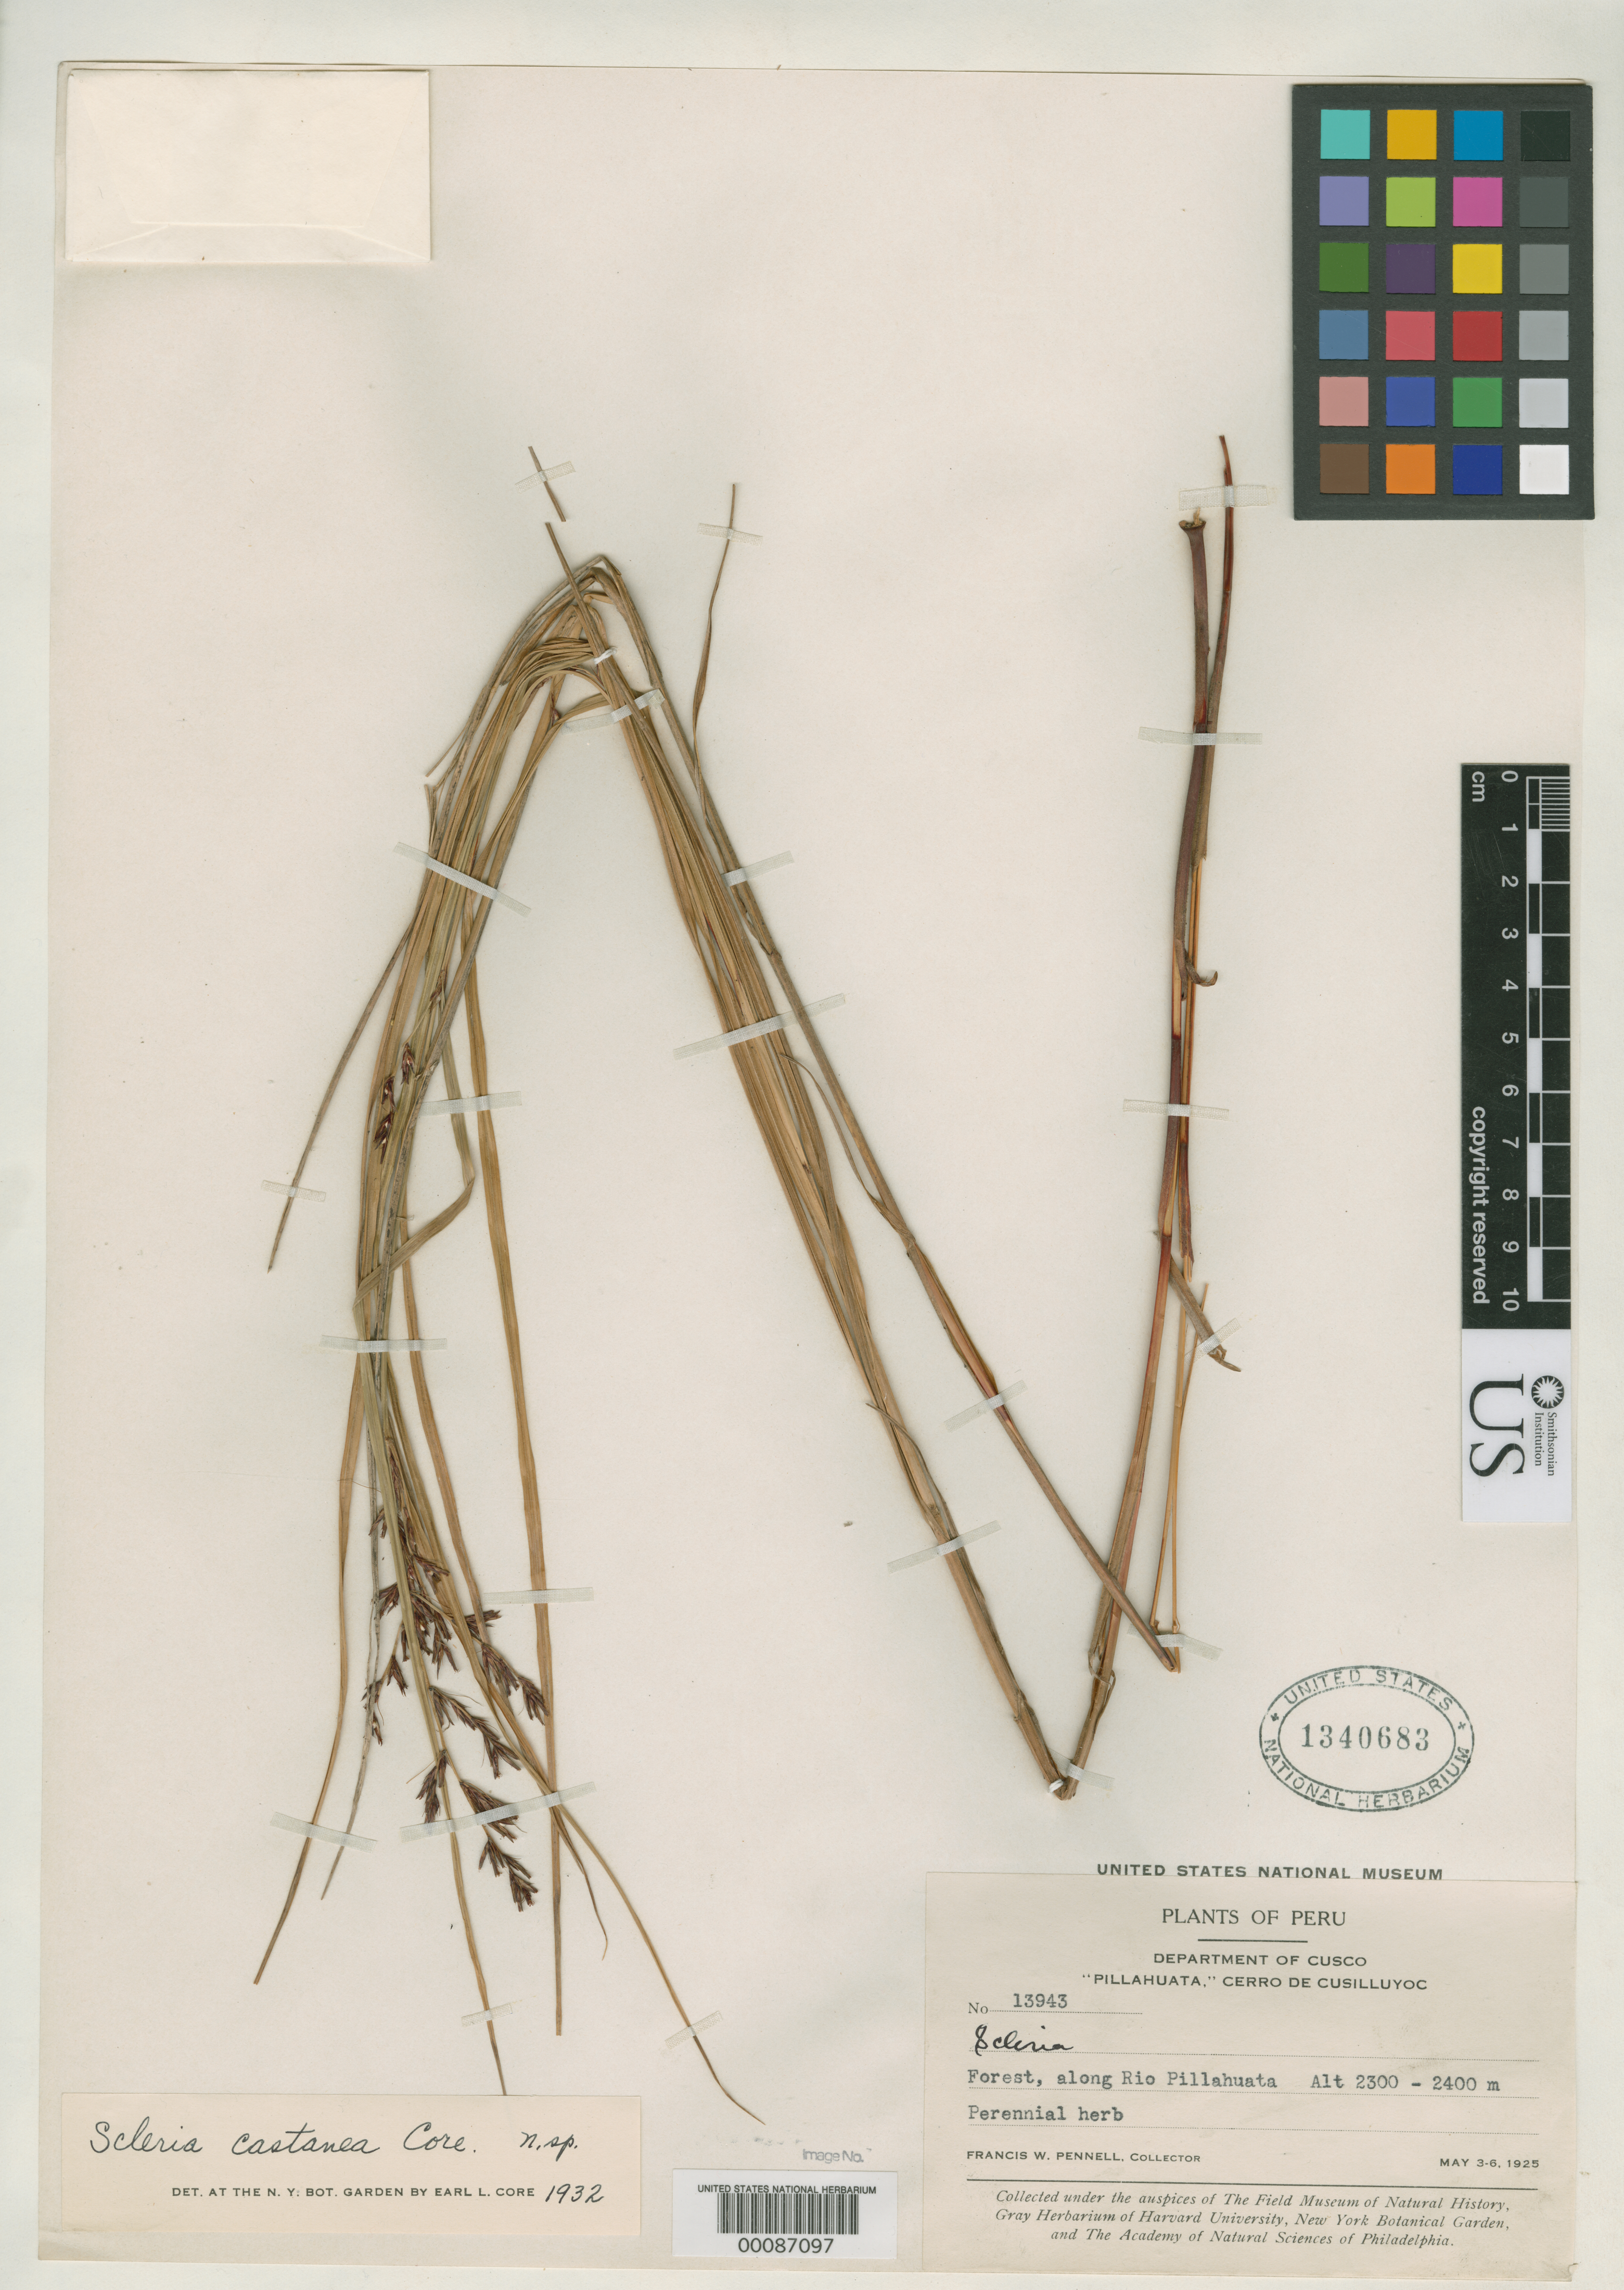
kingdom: Plantae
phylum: Tracheophyta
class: Liliopsida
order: Poales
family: Cyperaceae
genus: Scleria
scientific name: Scleria castanea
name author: Core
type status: Isotype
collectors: F. W. Pennell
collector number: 13943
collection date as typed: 03 May 1925 to 06 May 1925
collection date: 1925-05-03/1925-05-06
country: Peru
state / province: Cusco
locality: along Río Pillahuata, "Pillahuata", Cerro de Cusilluyoc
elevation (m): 2300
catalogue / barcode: US 1340683